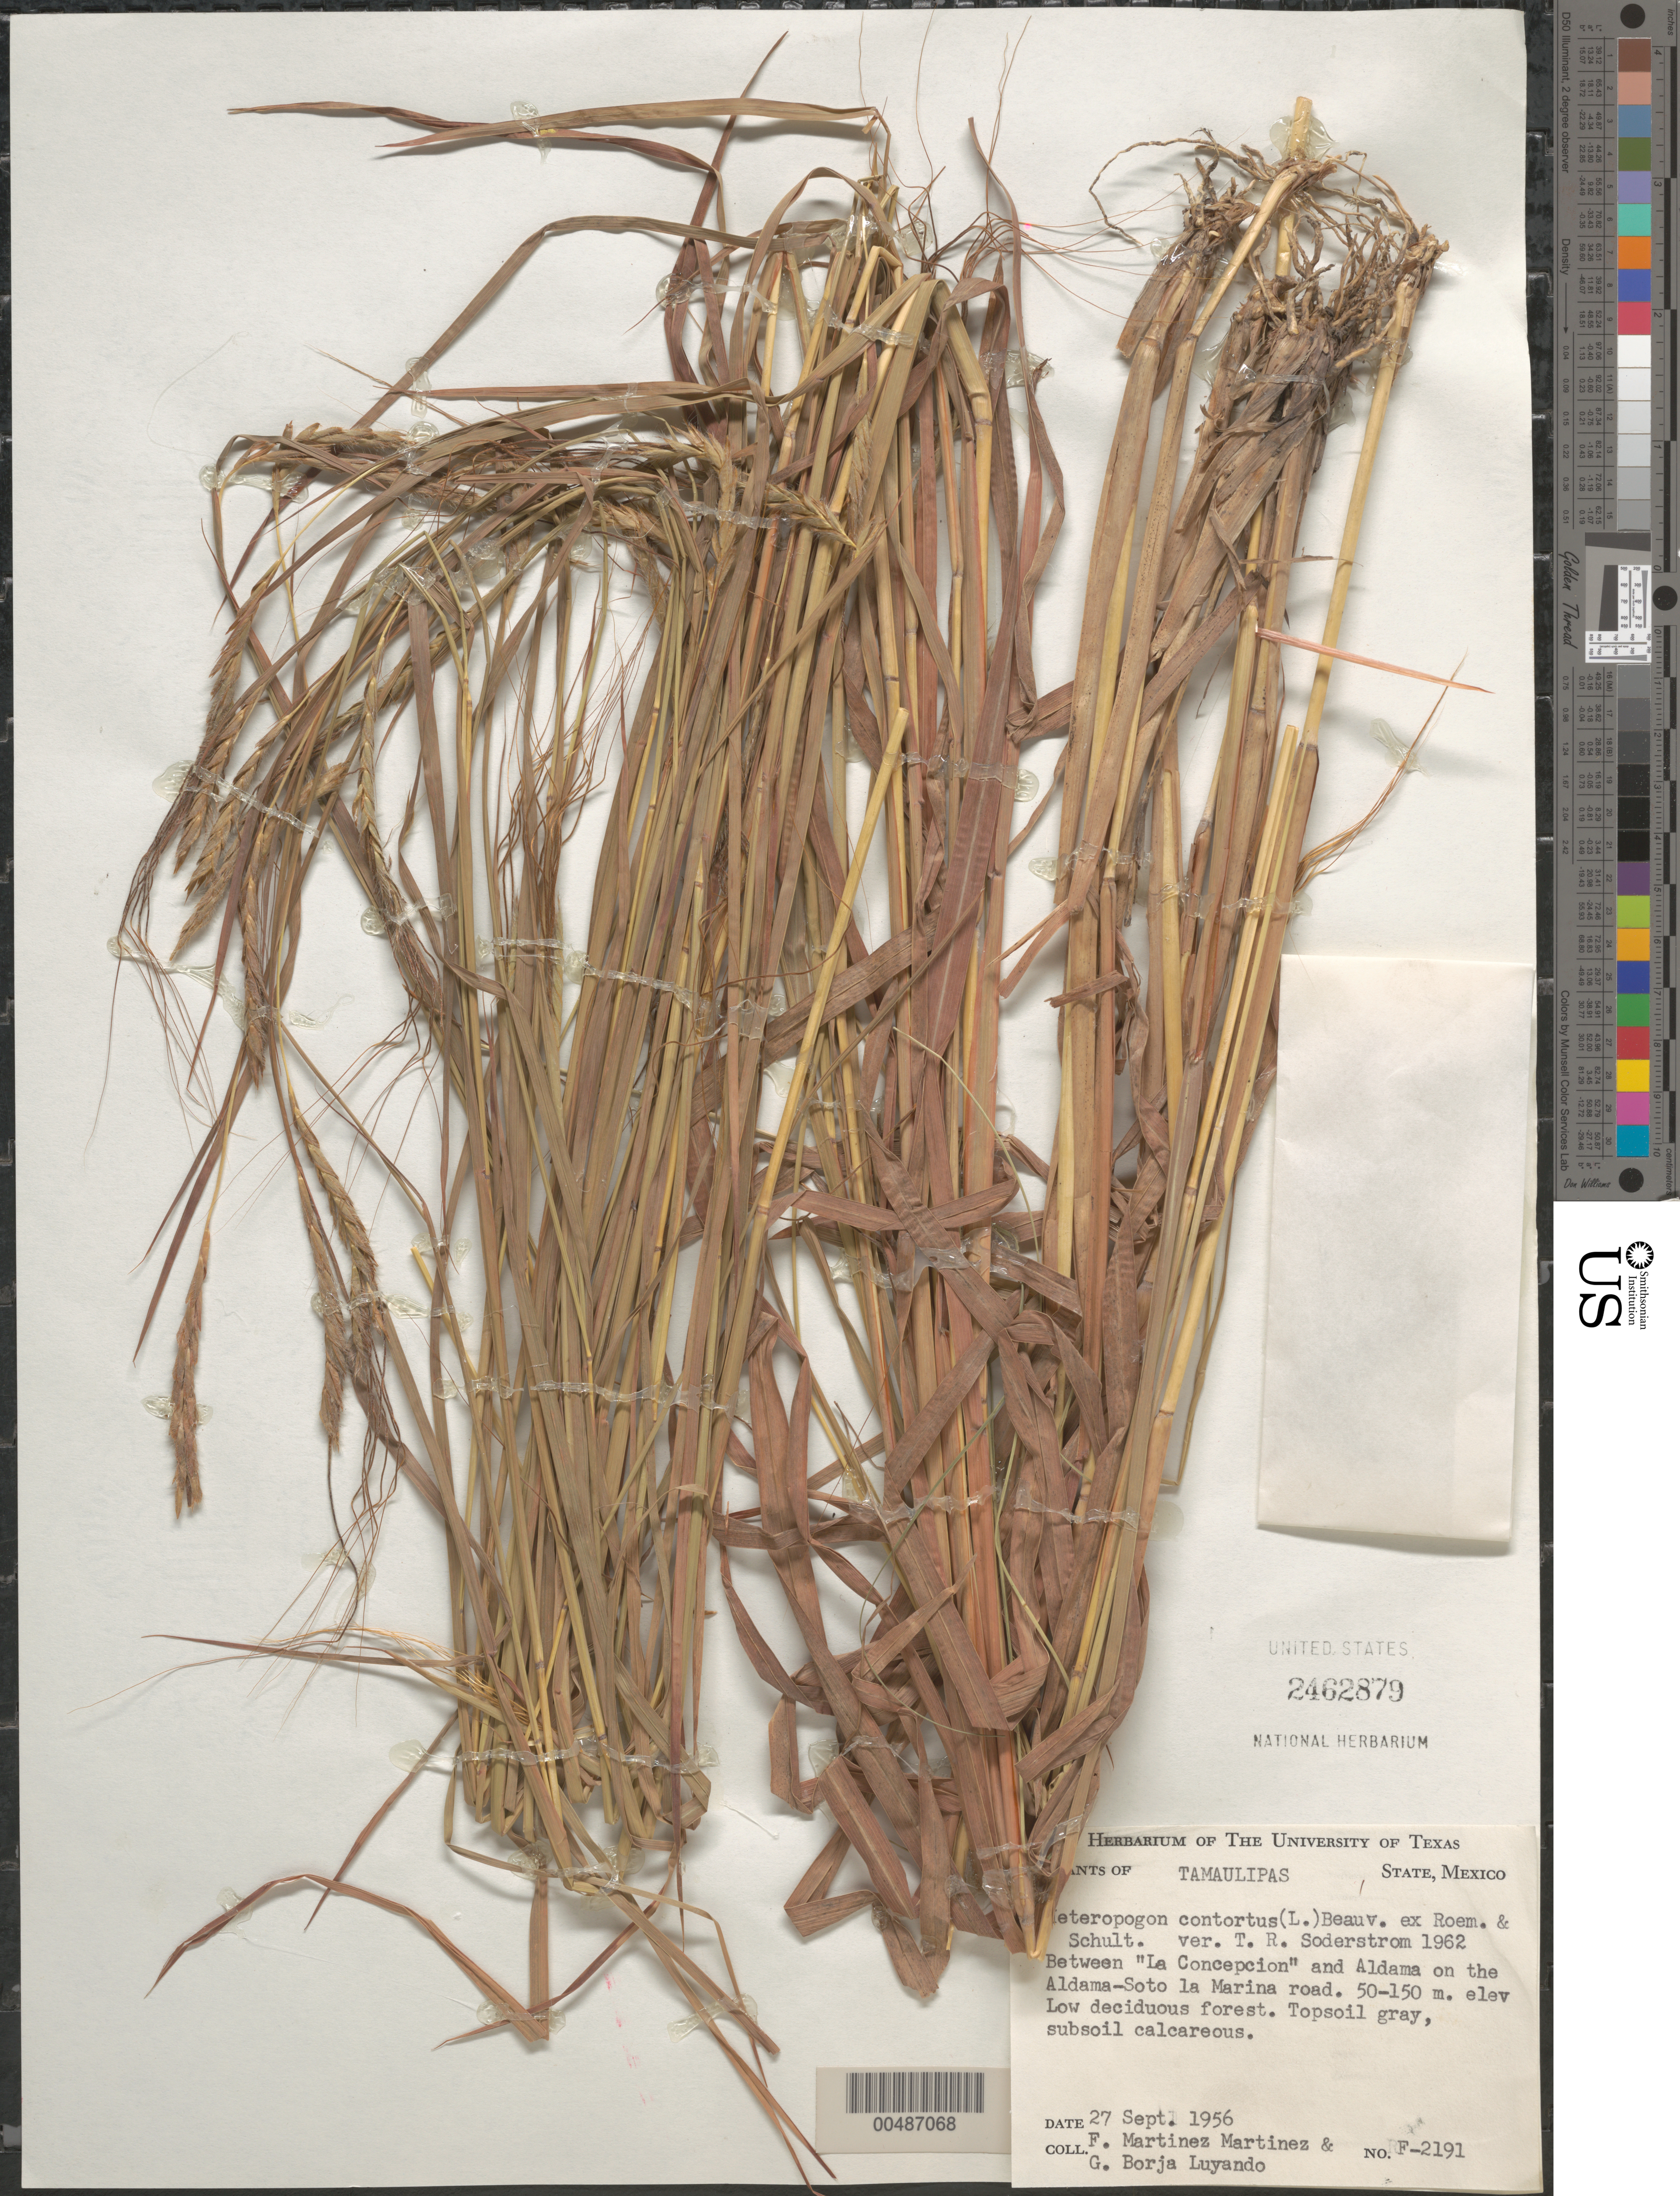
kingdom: Plantae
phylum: Tracheophyta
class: Liliopsida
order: Poales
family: Poaceae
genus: Heteropogon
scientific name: Heteropogon contortus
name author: (L.) P. Beauv. ex Roem. & Schult.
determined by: Soderstrom, T. R.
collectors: F. Martinez-M. & G. Borja-Luyando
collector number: F-2191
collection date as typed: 27 Sep 1956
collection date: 1956-09-27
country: Mexico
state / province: Tamaulipas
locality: Between La Concepcion & Aldama on the Aldama-Soto la Marina rd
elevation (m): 50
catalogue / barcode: US 2462879